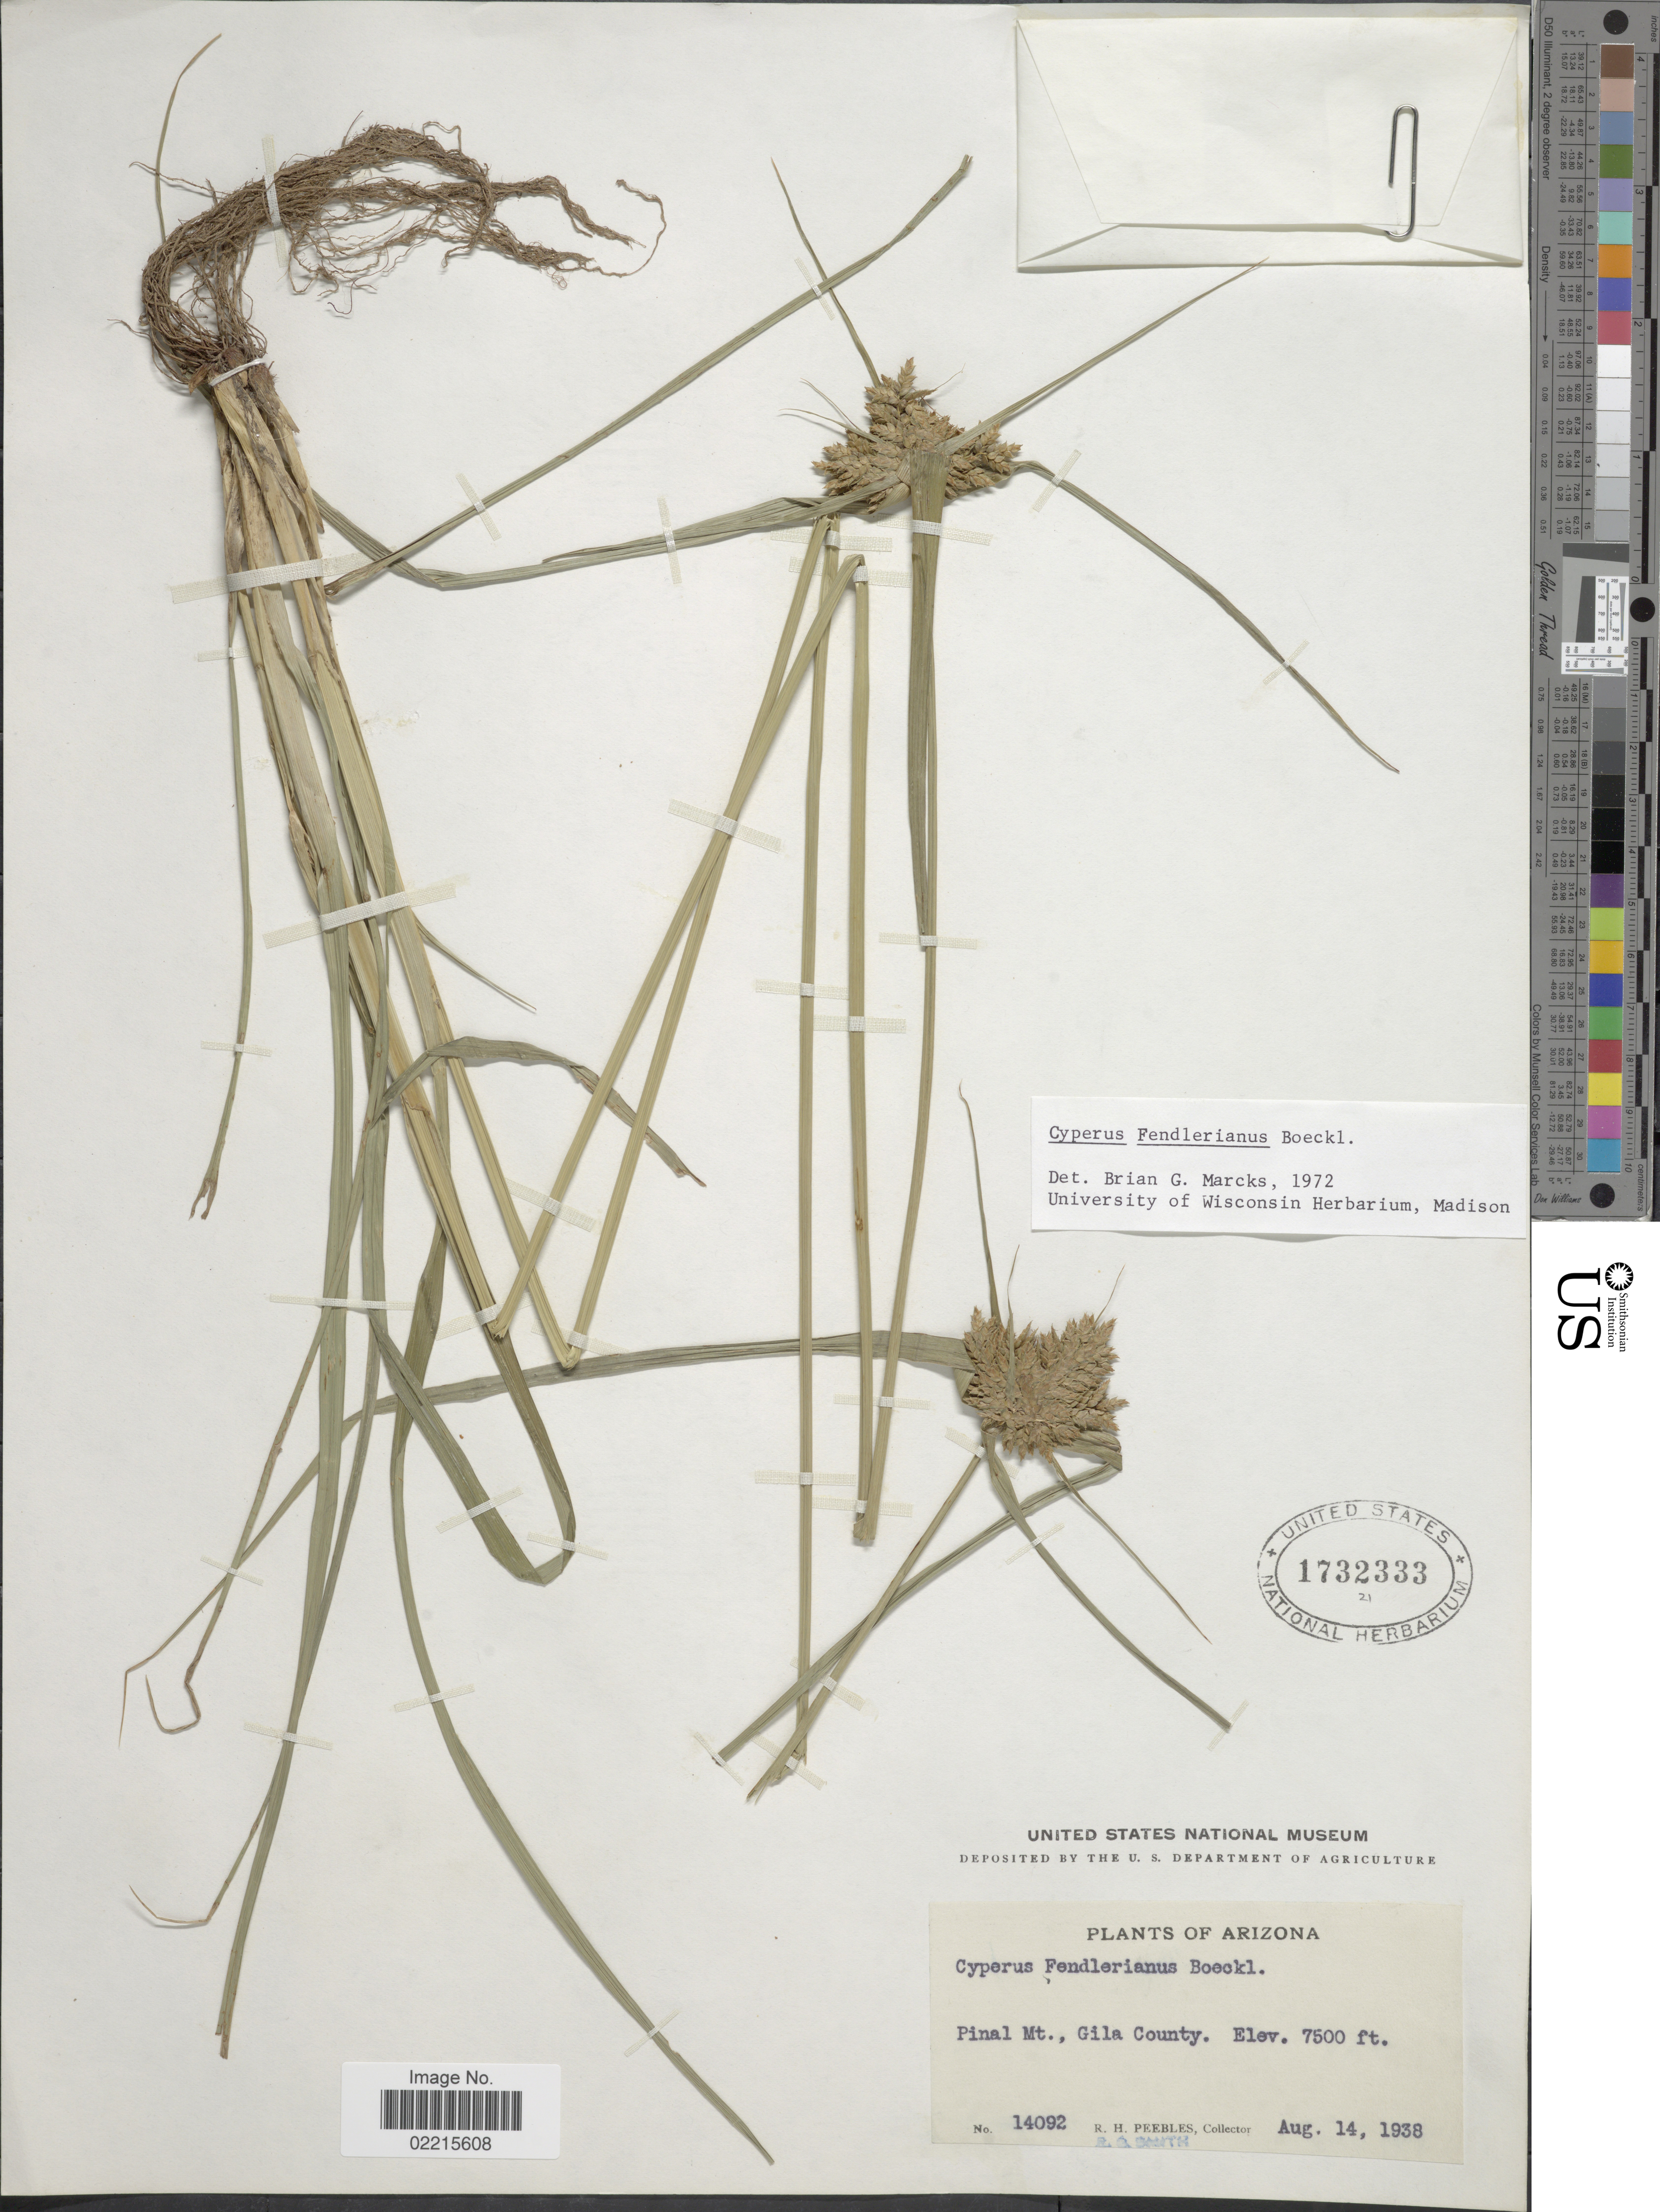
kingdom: Plantae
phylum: Tracheophyta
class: Liliopsida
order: Poales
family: Cyperaceae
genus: Cyperus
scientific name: Cyperus fendlerianus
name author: Boeckeler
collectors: R. H. Peebles & E. G. Smith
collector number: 14092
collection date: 1938-08-14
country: United States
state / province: Arizona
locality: Pinal Mt., Gila County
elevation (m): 2286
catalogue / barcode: US 1732333